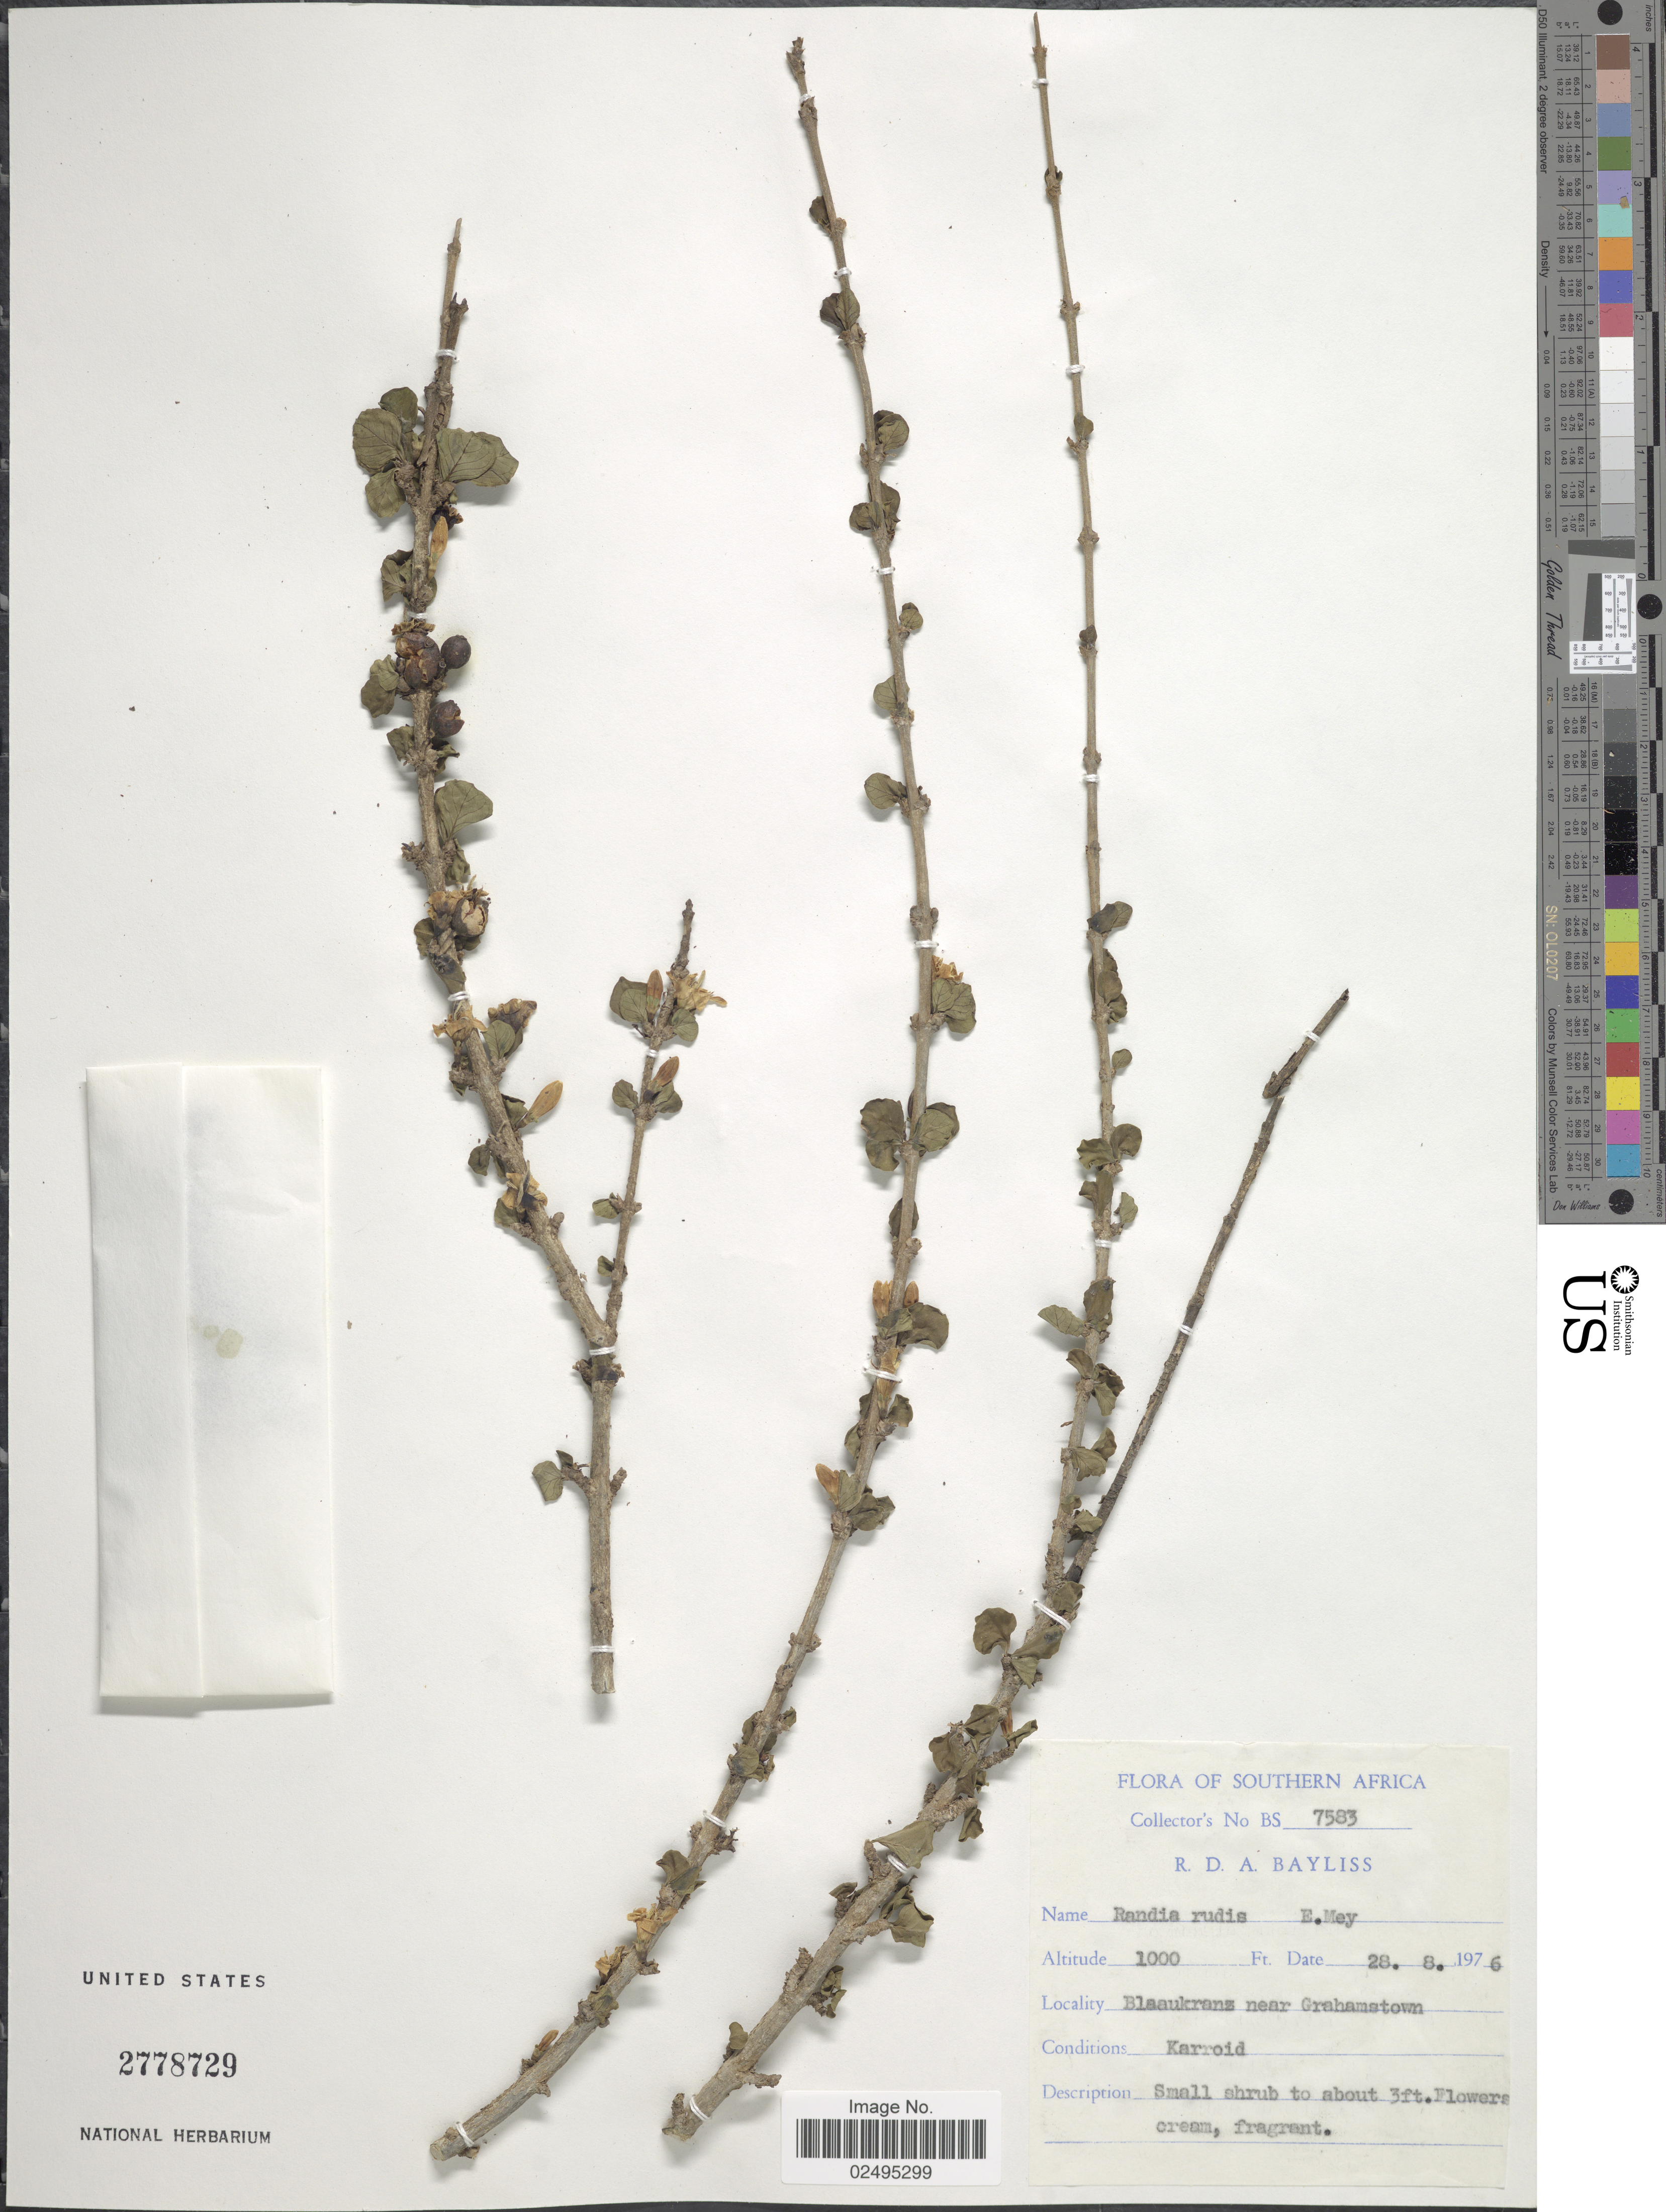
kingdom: Plantae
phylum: Tracheophyta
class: Magnoliopsida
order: Gentianales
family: Rubiaceae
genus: Randia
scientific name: Randia rudis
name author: E. Mey. ex Harv.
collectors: R. Bayliss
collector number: BS 7583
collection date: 1976-08-28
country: South Africa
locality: Blaaukrans near Grahamstown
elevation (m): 305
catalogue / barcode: US 2778729